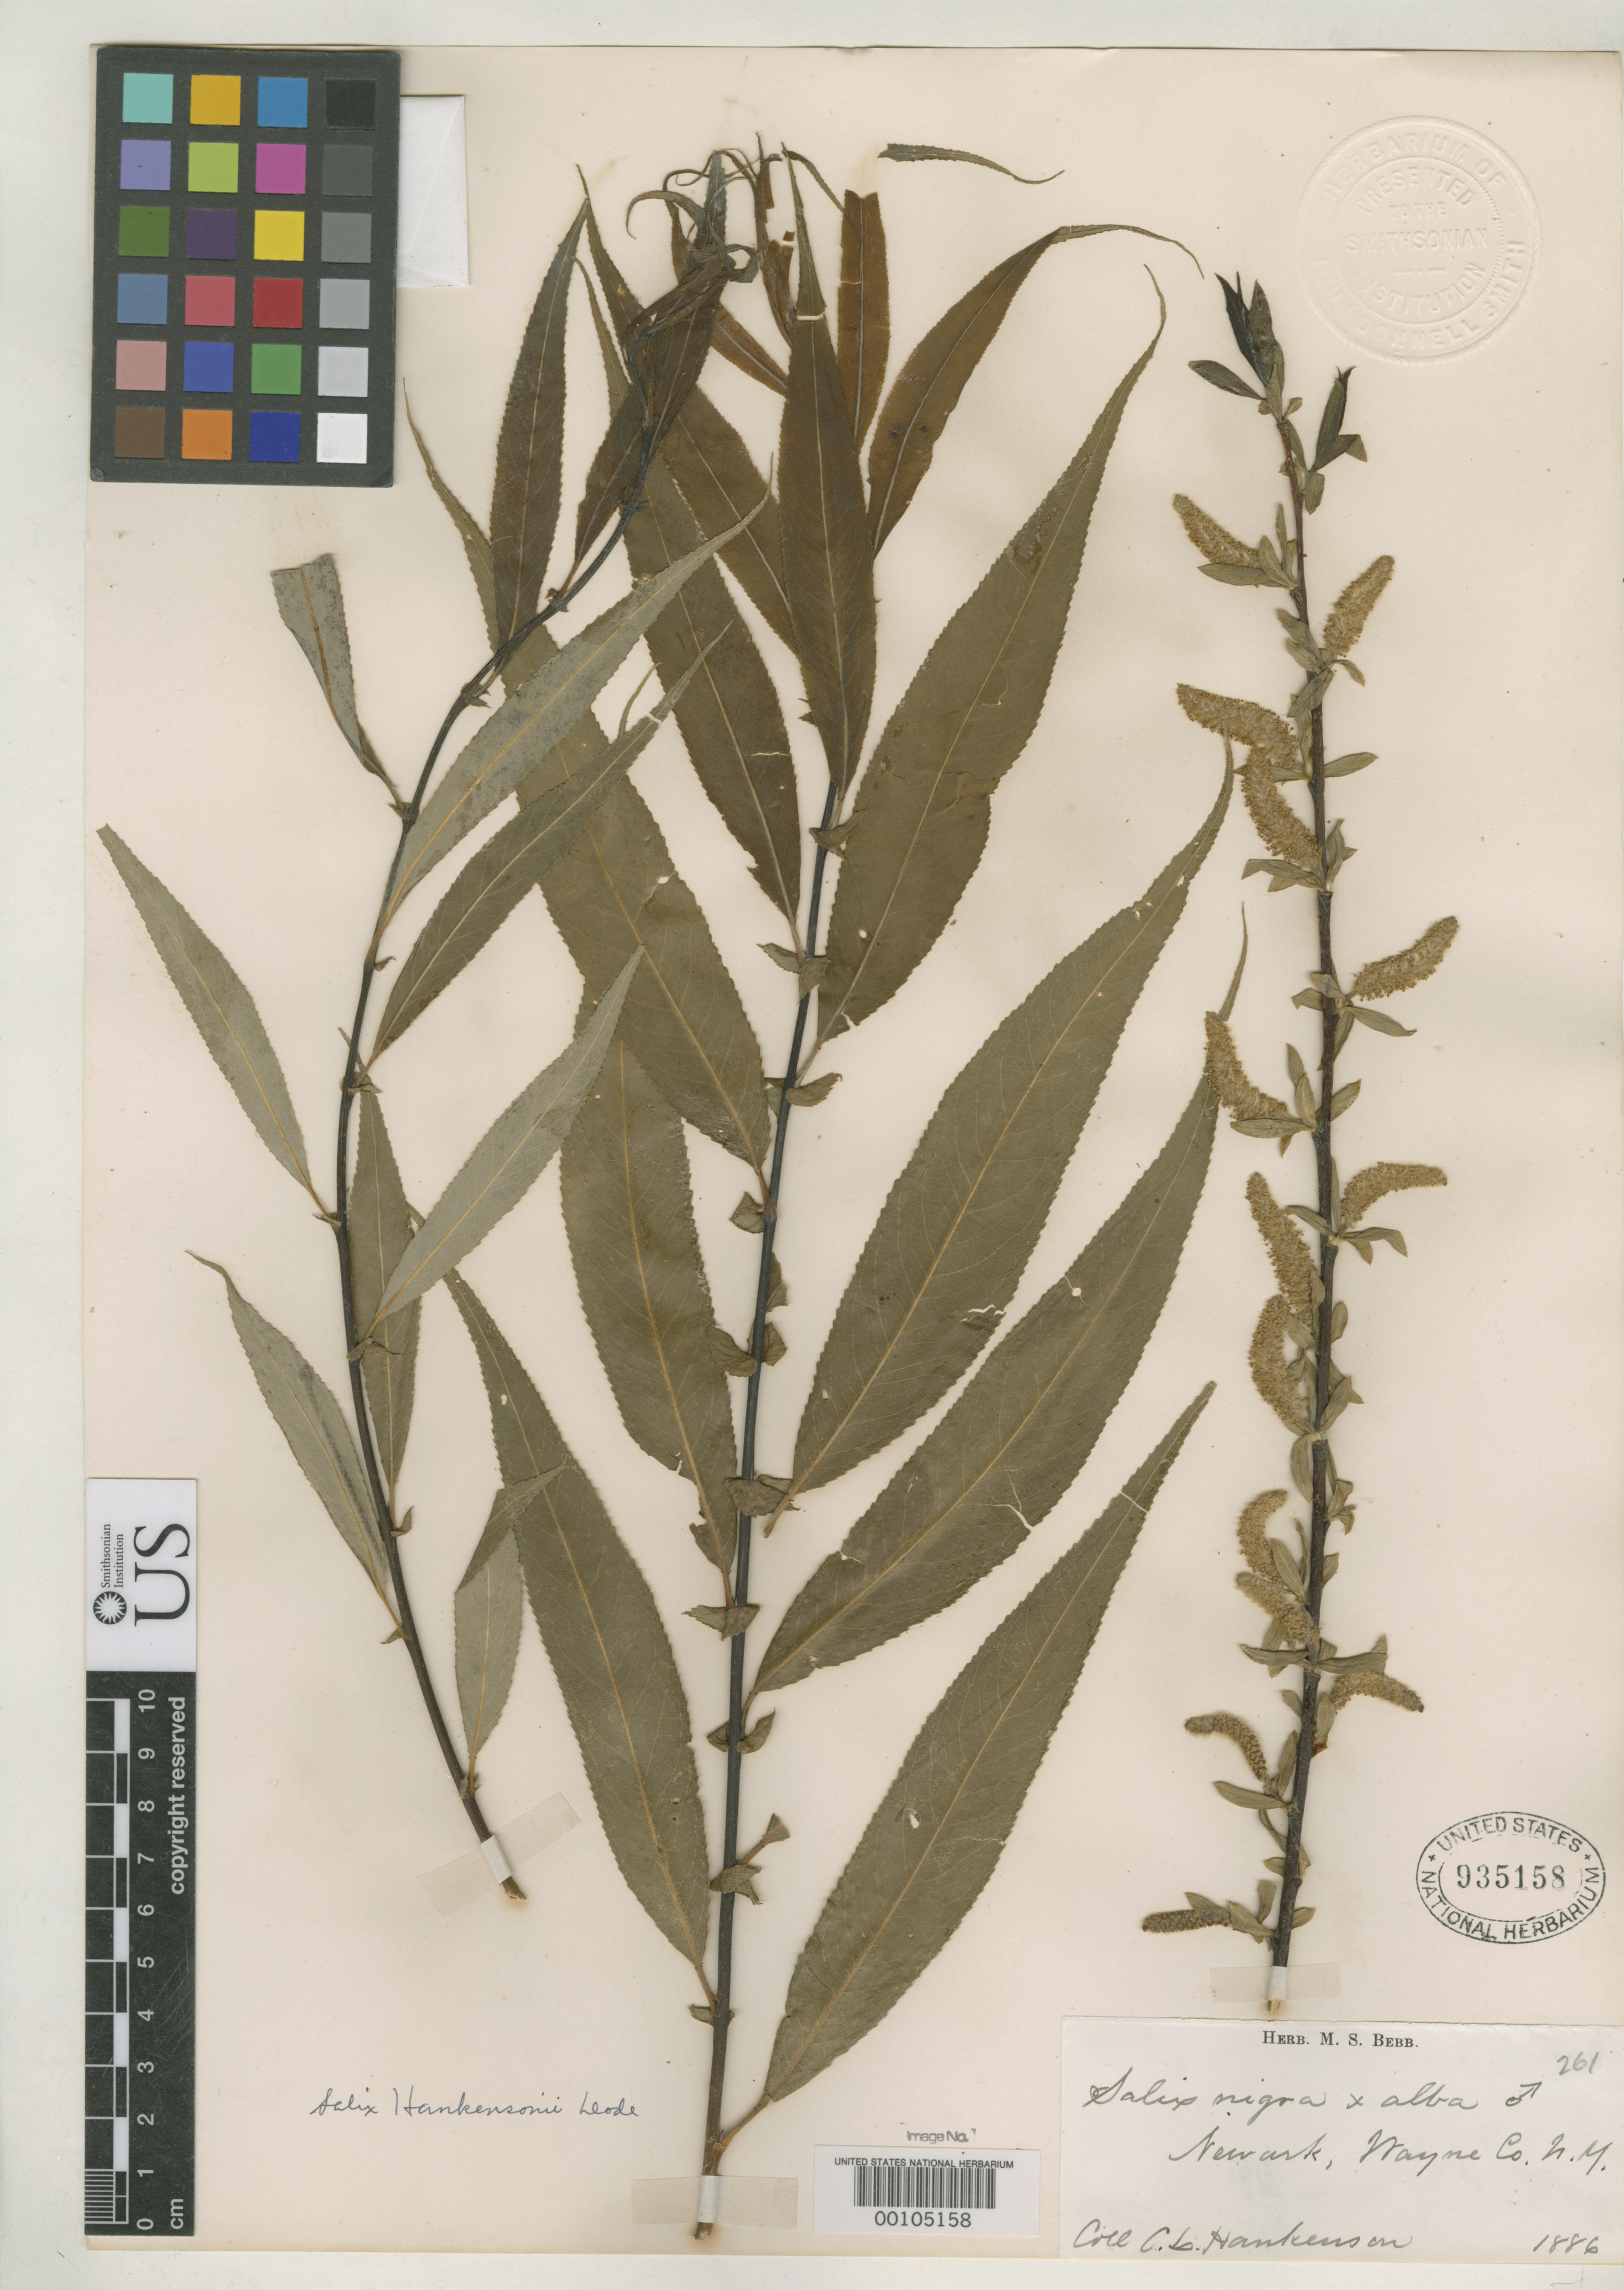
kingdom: Plantae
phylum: Tracheophyta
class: Magnoliopsida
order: Malpighiales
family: Salicaceae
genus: Salix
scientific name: Salix x hankensonii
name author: Dode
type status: Type Collection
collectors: C. Hankenson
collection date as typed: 1886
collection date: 1886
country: United States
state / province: New York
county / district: Wayne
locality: Newark.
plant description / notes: Dubiously type material, at best a paratype; taxon apparently described from material cultivated by Dode in France, "Culta sub no. 1757 e plantariis ab E.L. Hankenson lectis in America boreali in vicinitate urbis Newark."; According to label and protologue, a hybrid between Salix alba and S. nigra.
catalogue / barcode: US 935158